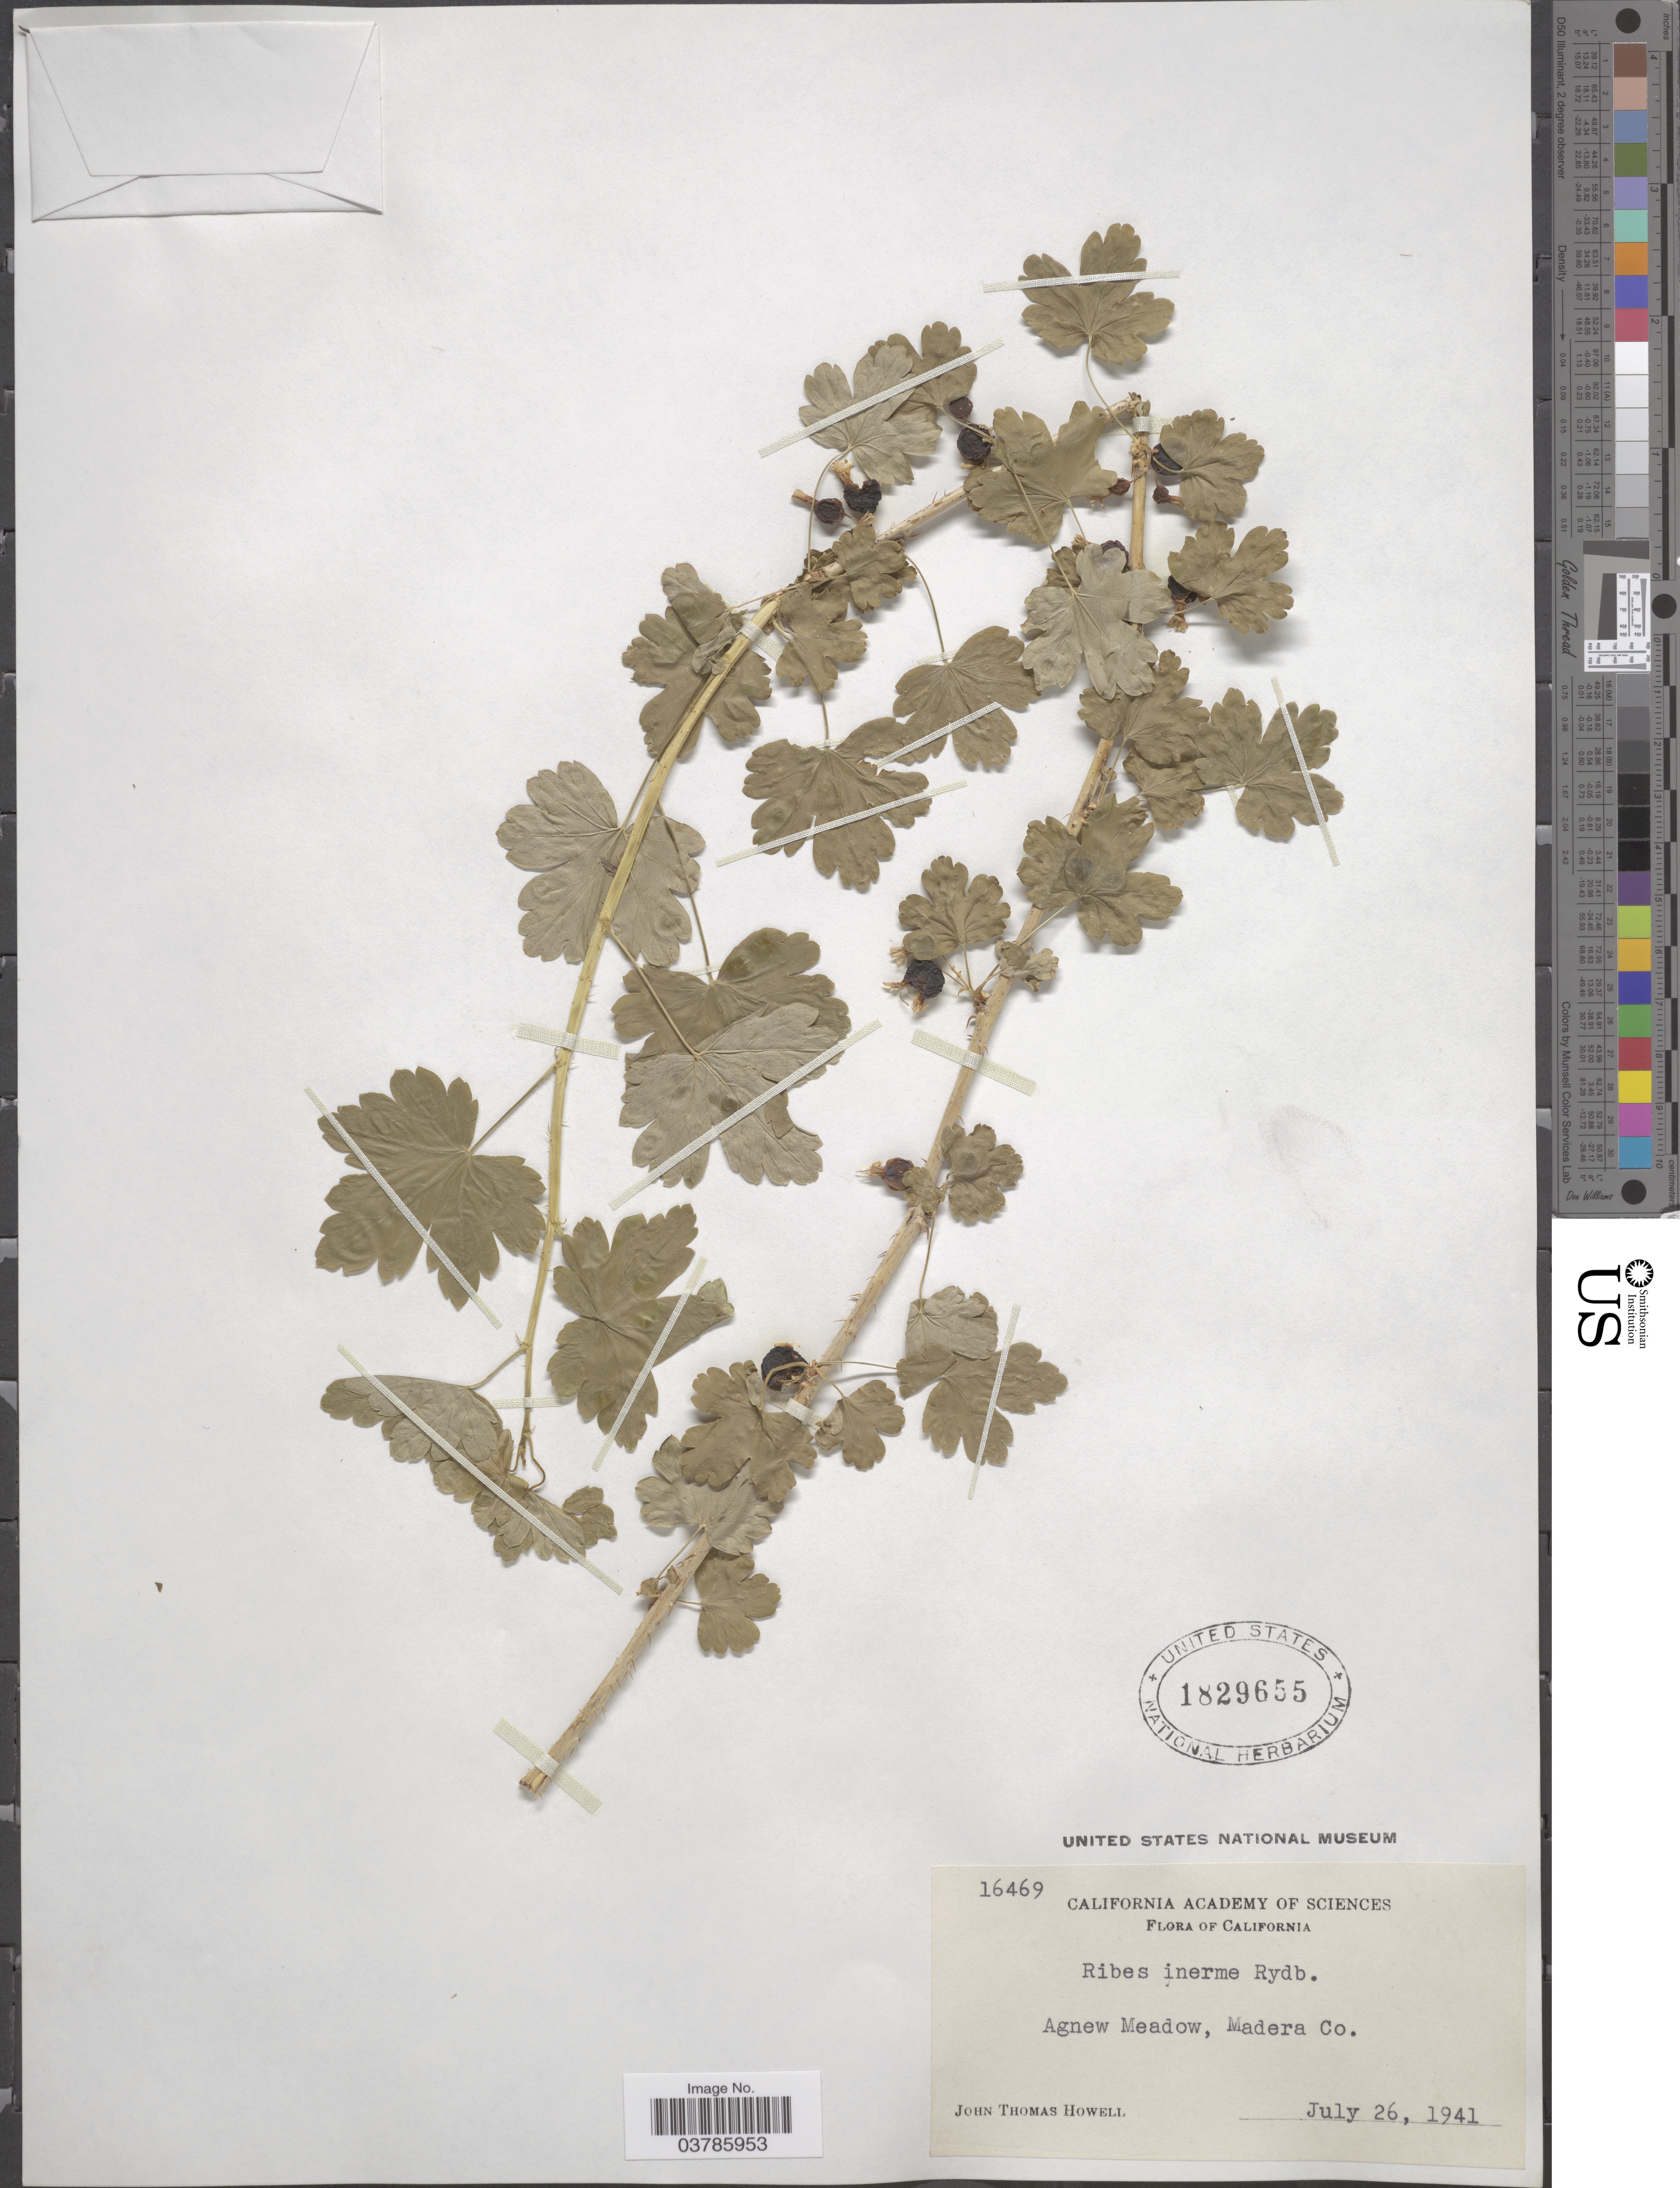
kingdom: Plantae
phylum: Tracheophyta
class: Magnoliopsida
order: Saxifragales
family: Grossulariaceae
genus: Ribes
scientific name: Ribes inerme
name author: Rydb.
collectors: J. T. Howell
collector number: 16469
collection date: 1941-07-26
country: United States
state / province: California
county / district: Madera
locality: Agnew Meadow, Madera Co.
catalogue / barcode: US 1829655